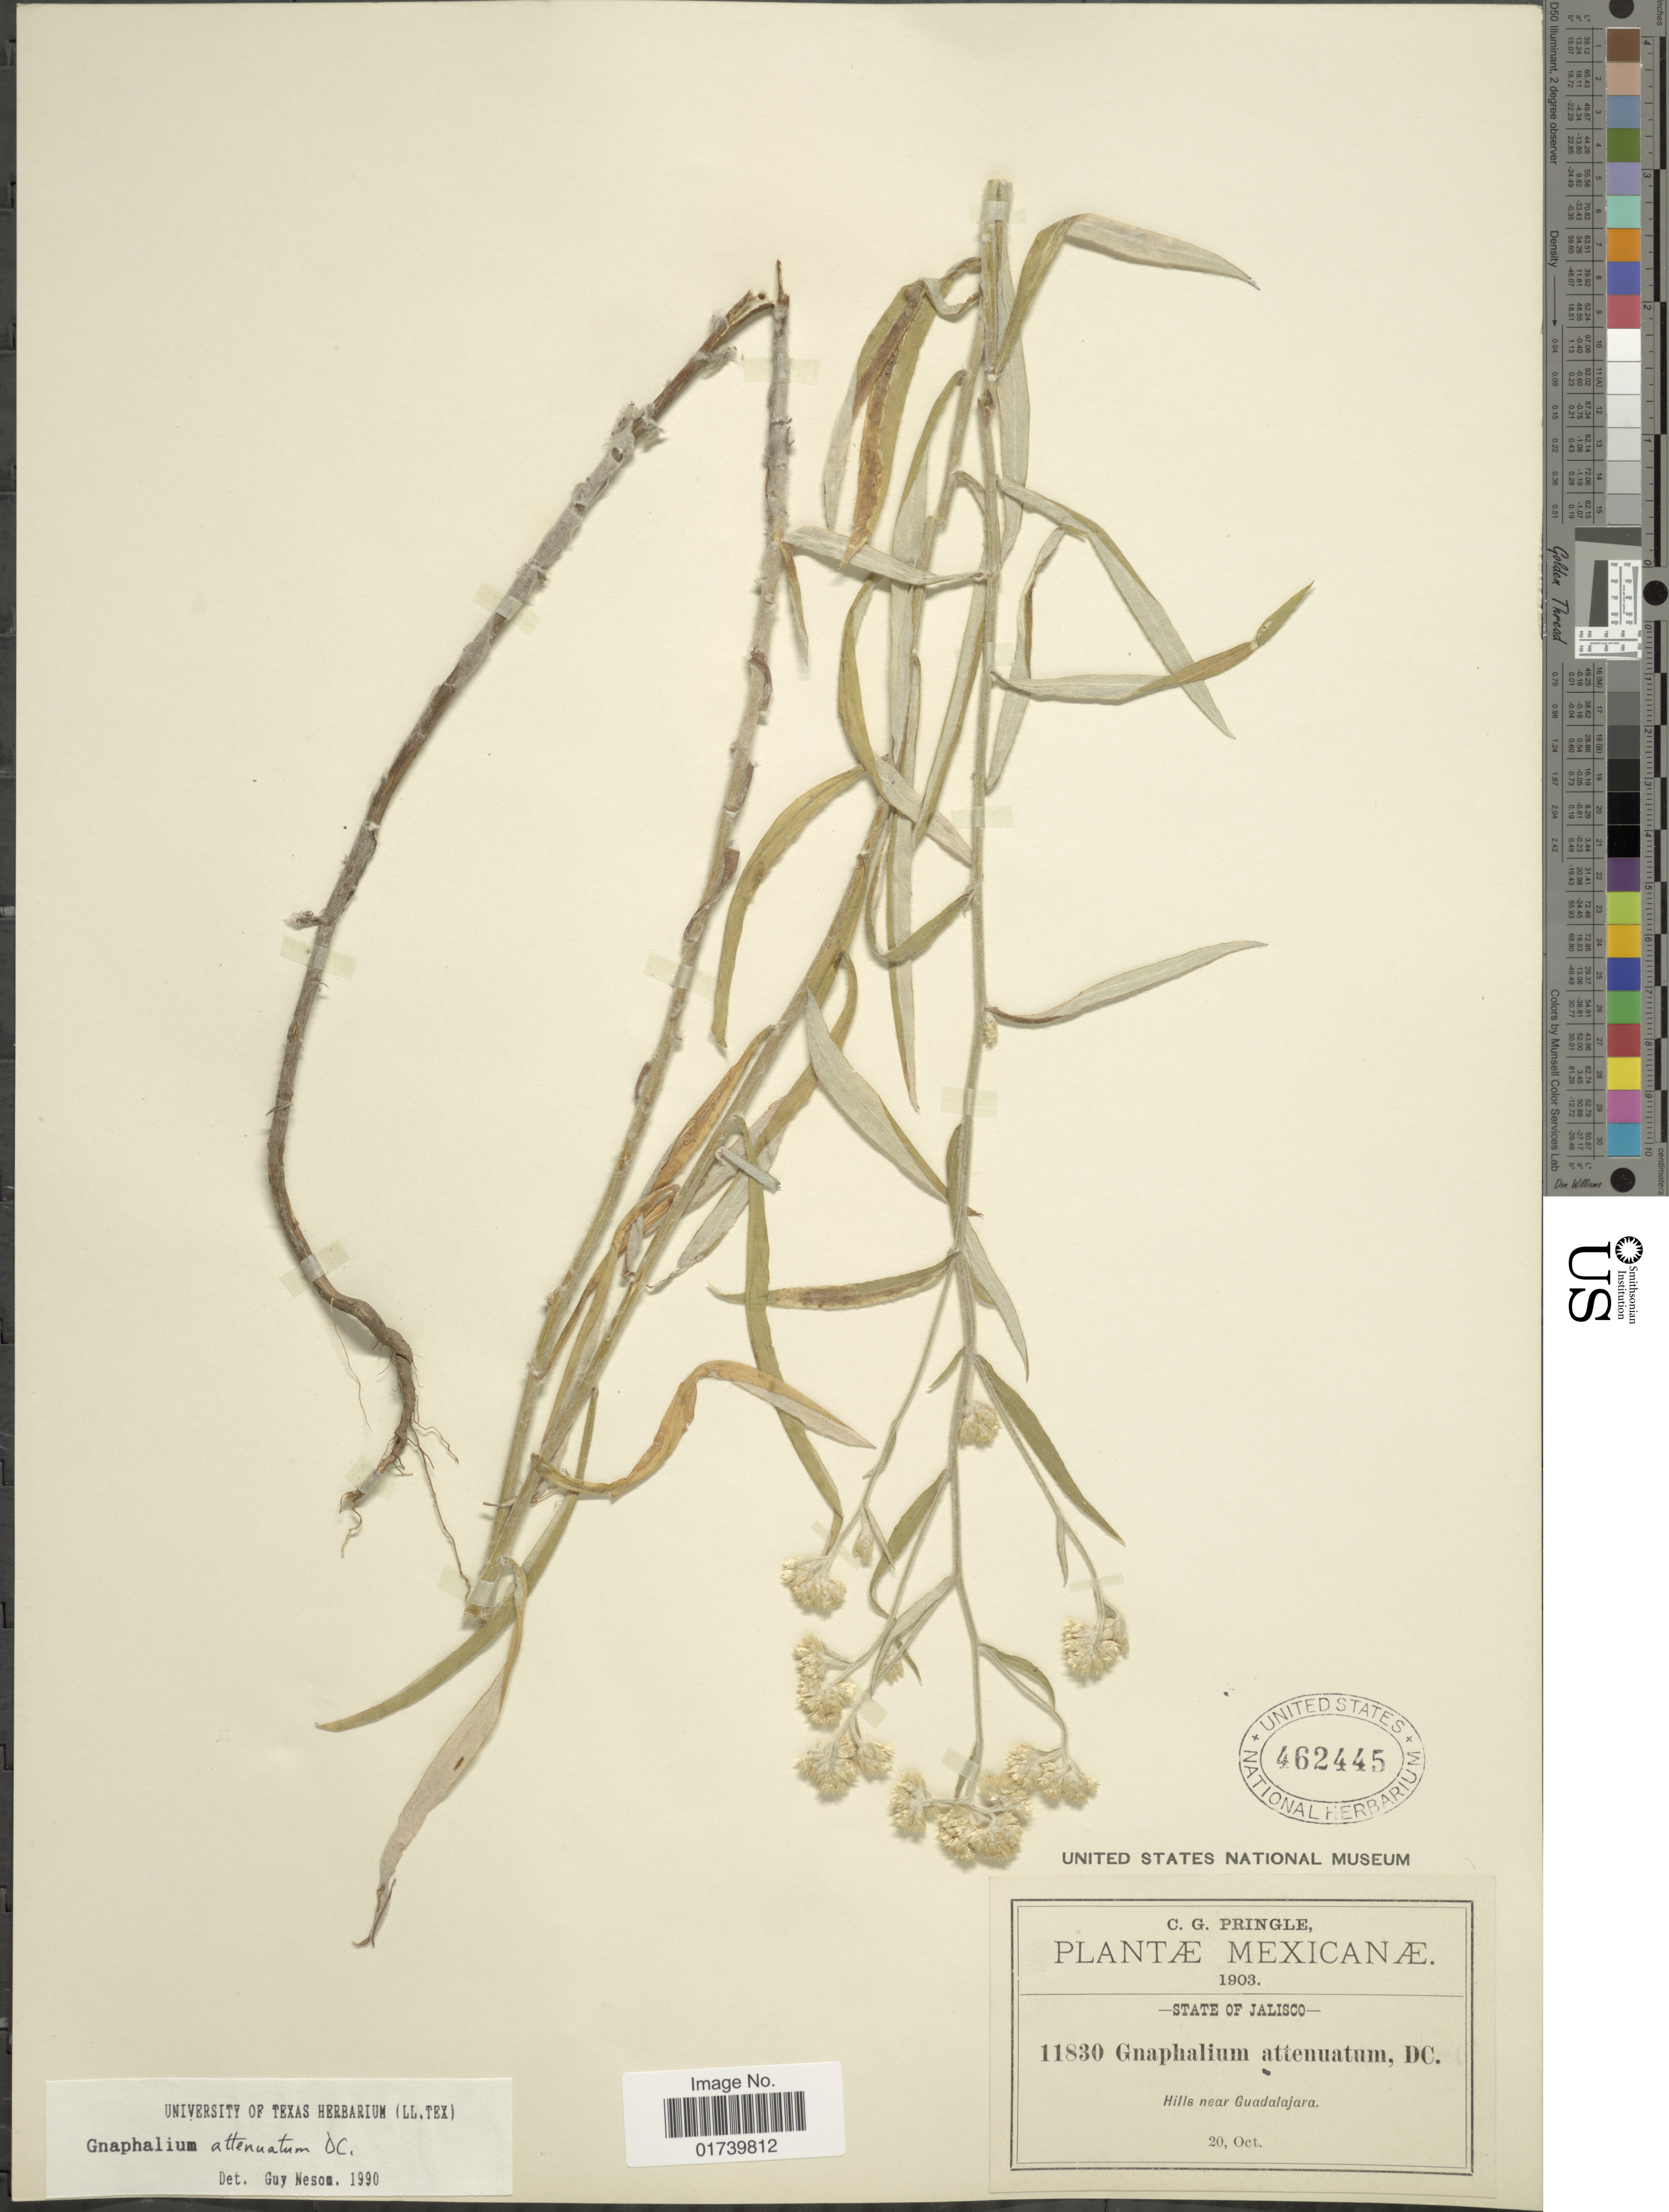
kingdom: Plantae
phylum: Tracheophyta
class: Magnoliopsida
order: Asterales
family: Asteraceae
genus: Pseudognaphalium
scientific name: Pseudognaphalium attenuatum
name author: (DC.) Anderb.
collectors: C. G. Pringle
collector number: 11830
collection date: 1903-10-20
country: Mexico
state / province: Jalisco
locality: near Guadalajara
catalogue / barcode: US 462445